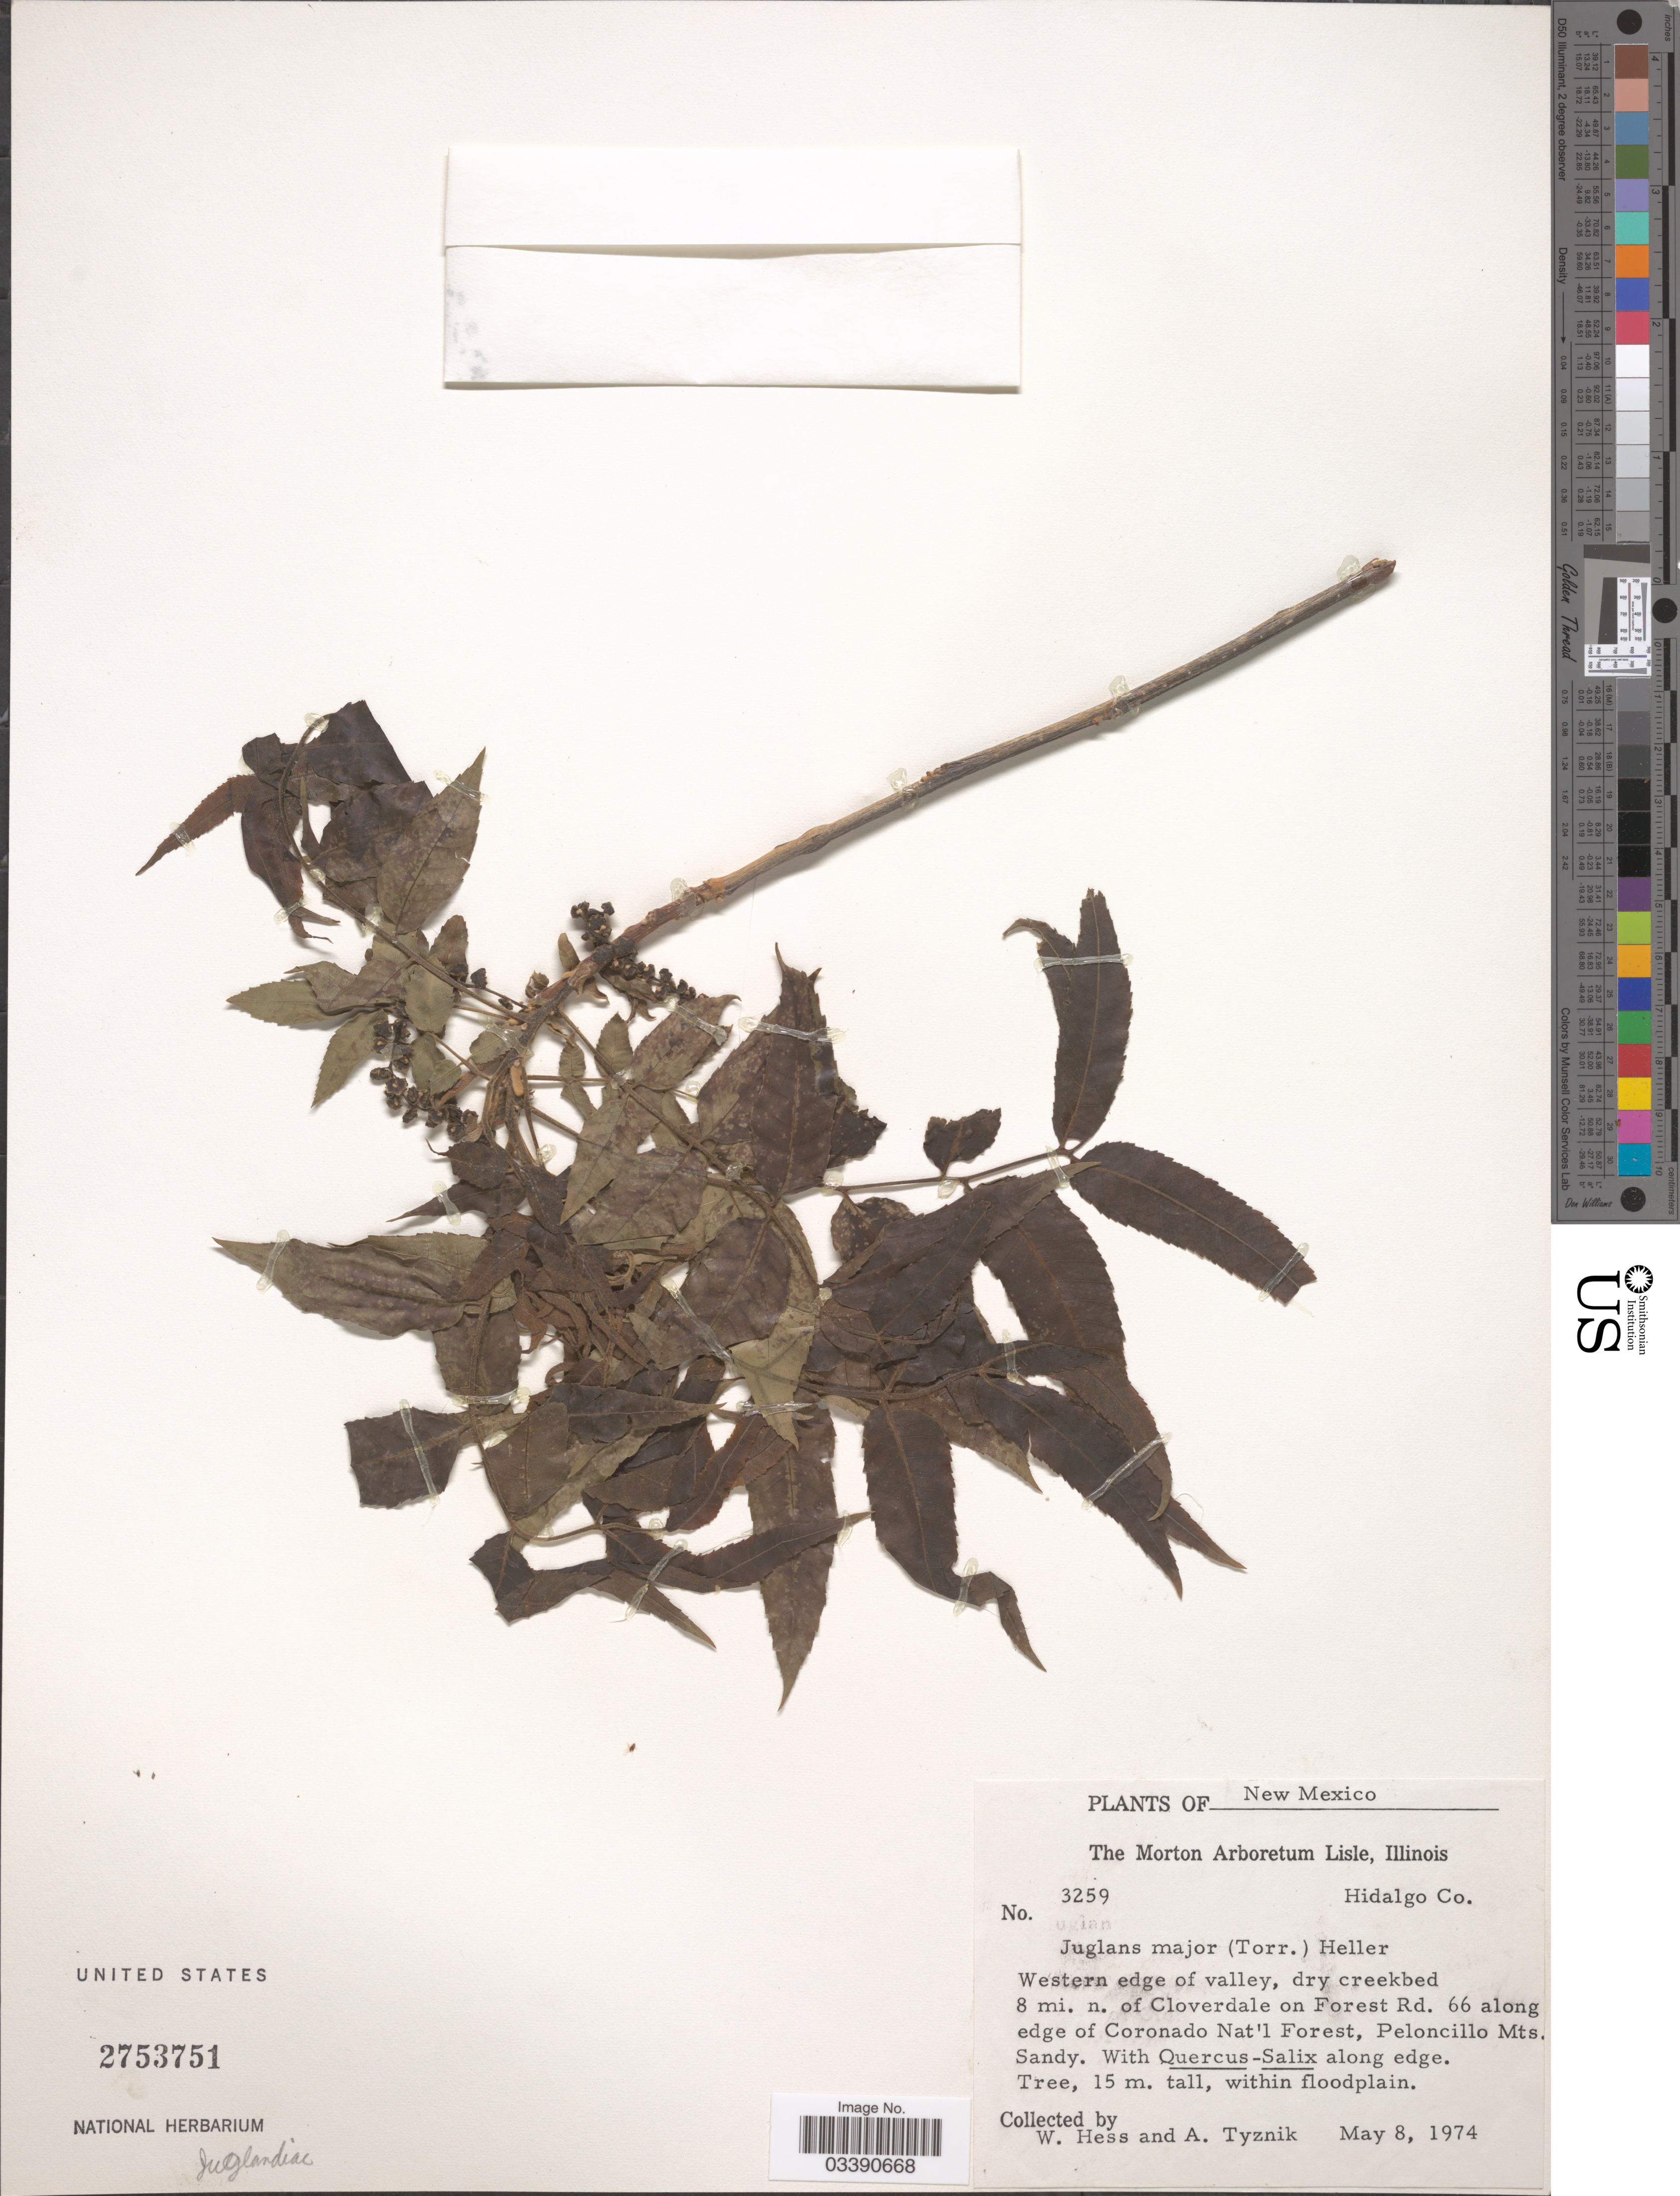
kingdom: Plantae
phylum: Tracheophyta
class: Magnoliopsida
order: Fagales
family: Juglandaceae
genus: Juglans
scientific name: Juglans major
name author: (Torr.) A. Heller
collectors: W. Hess & A. Tyznik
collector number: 3259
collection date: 1974-05-08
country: United States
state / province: New Mexico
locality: Hidalgo Co. Western edge of valley, dry creekbed 8 mi. n. of Cloverdale on Forest Rd. 66 along edge of Coronado Nat'l Forest, Peloncillo Mts.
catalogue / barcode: US 2753751